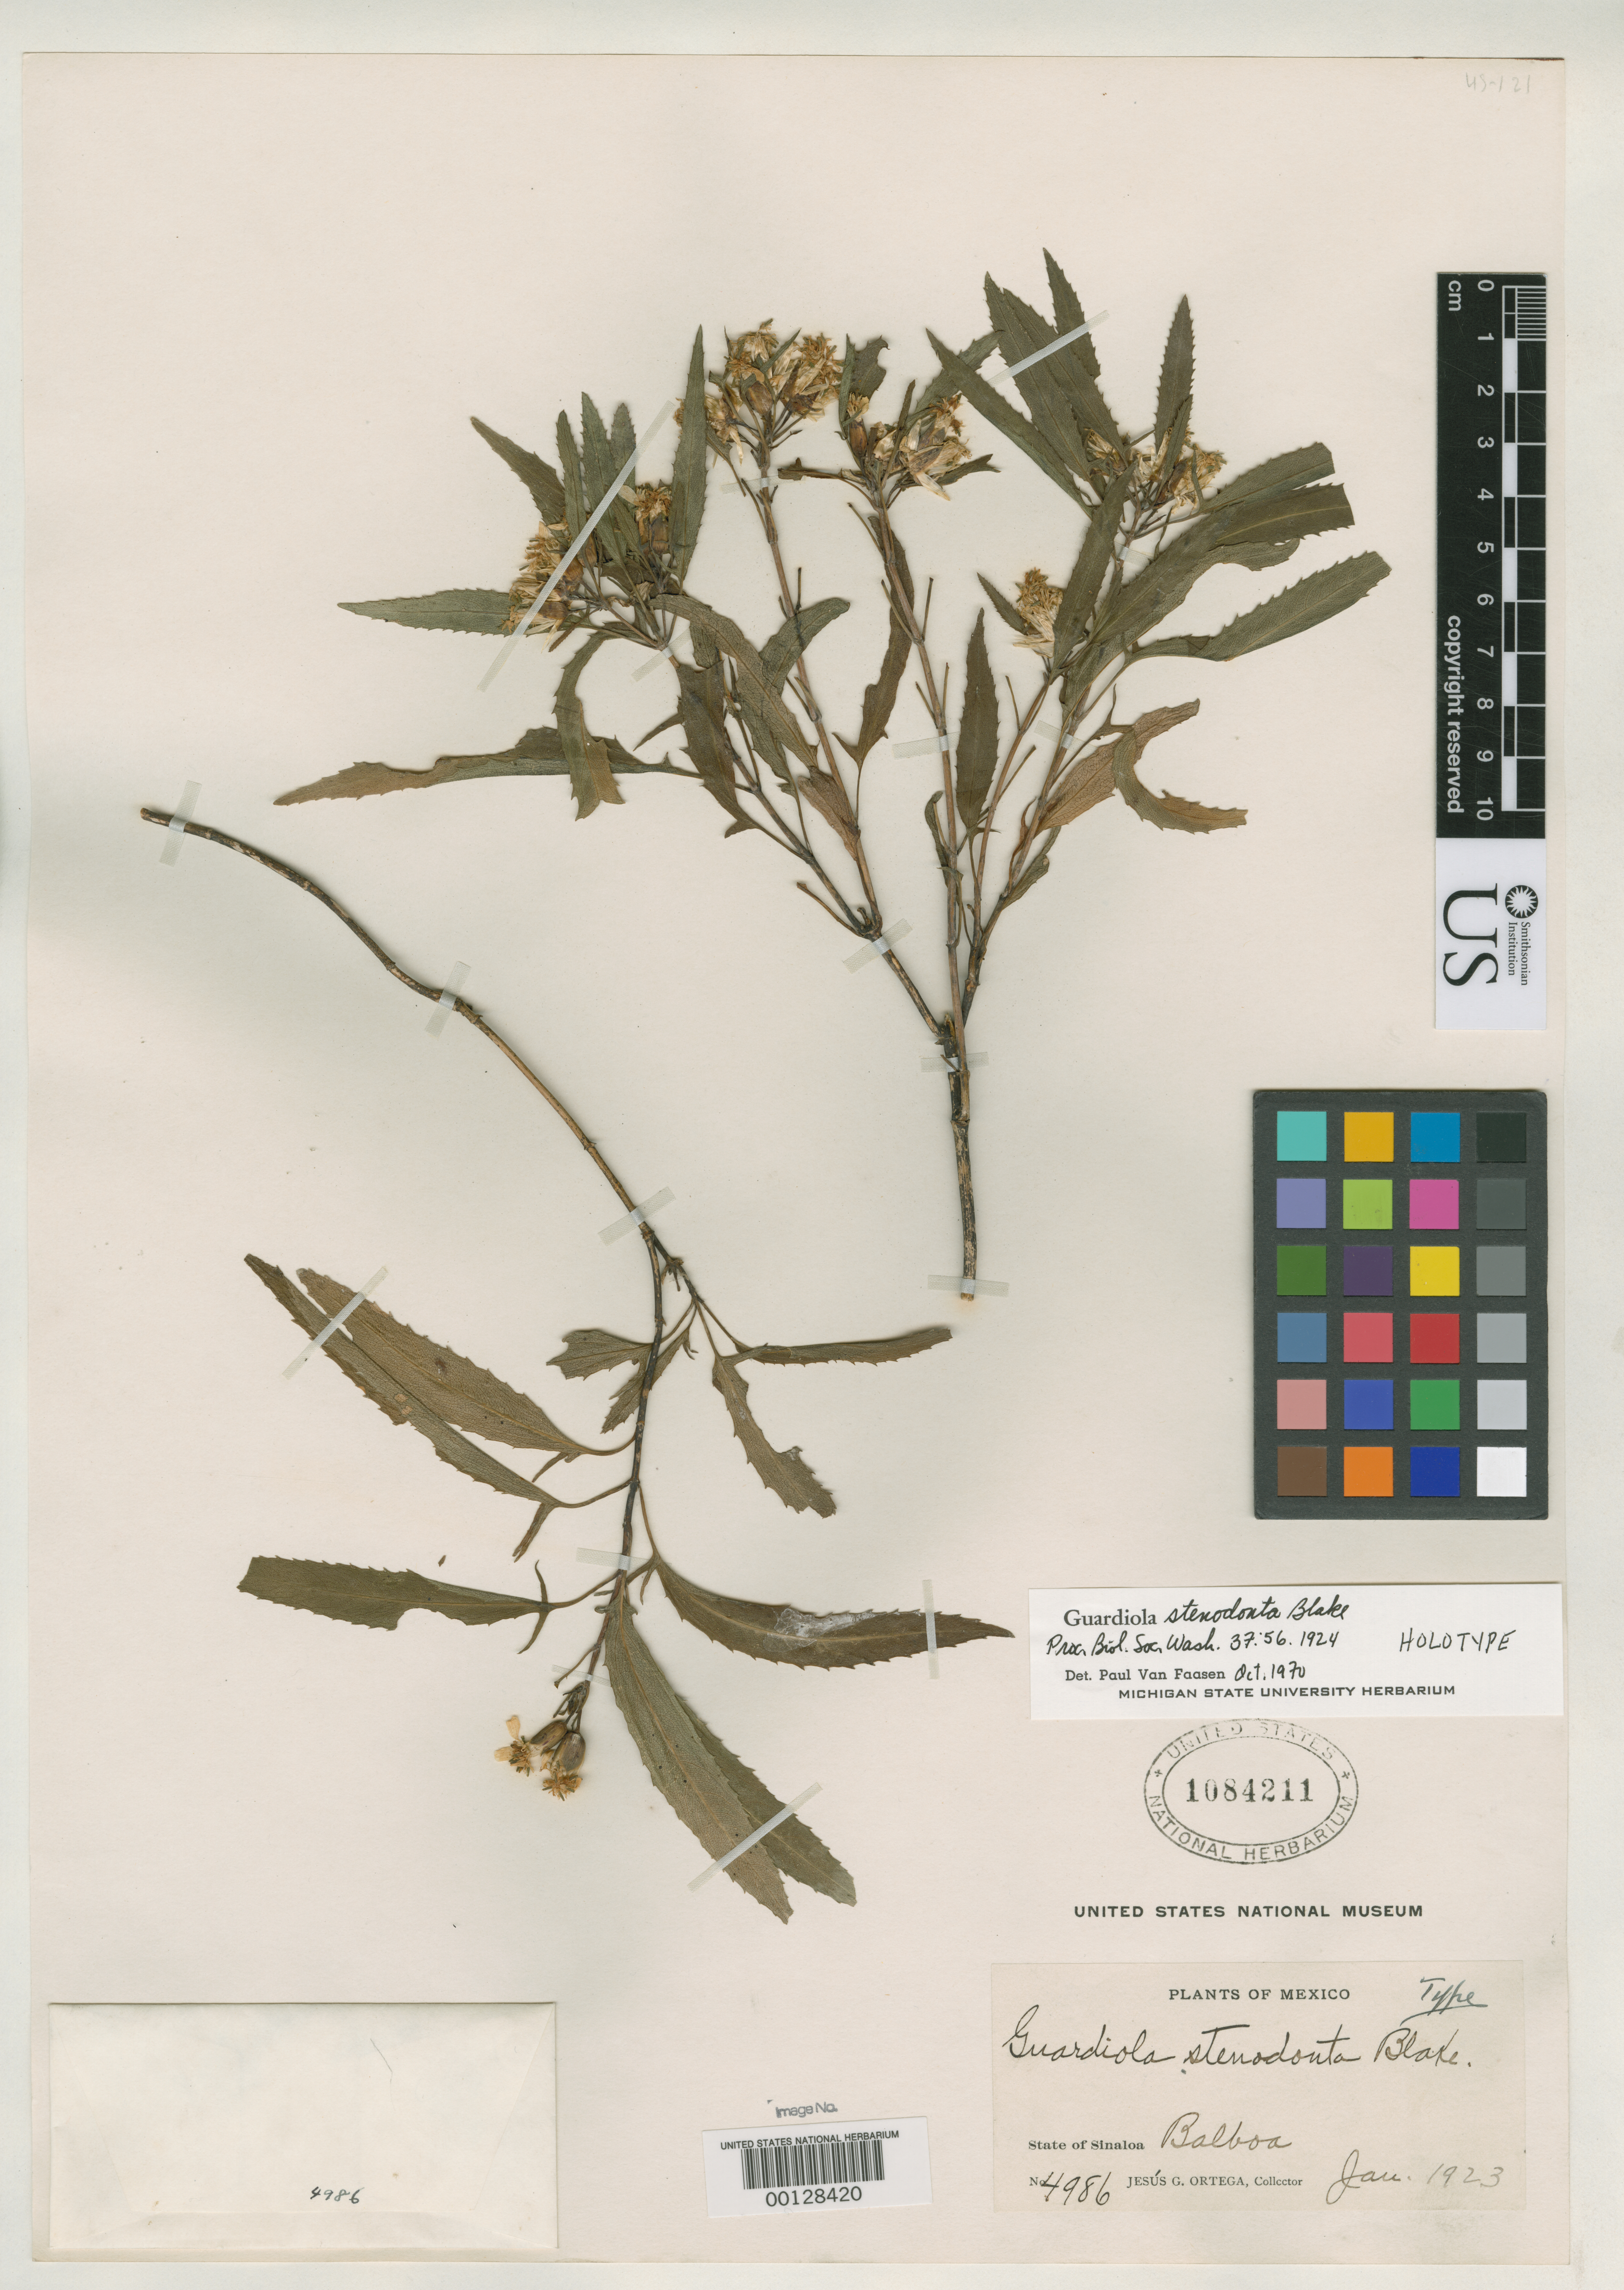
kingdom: Plantae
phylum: Tracheophyta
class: Magnoliopsida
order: Asterales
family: Asteraceae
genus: Guardiola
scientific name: Guardiola stenodonta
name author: S.F. Blake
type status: Holotype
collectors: J. Ortega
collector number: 4986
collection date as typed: Jan 1923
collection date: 1923-01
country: Mexico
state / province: Sinaloa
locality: Balboa.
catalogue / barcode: US 1084211